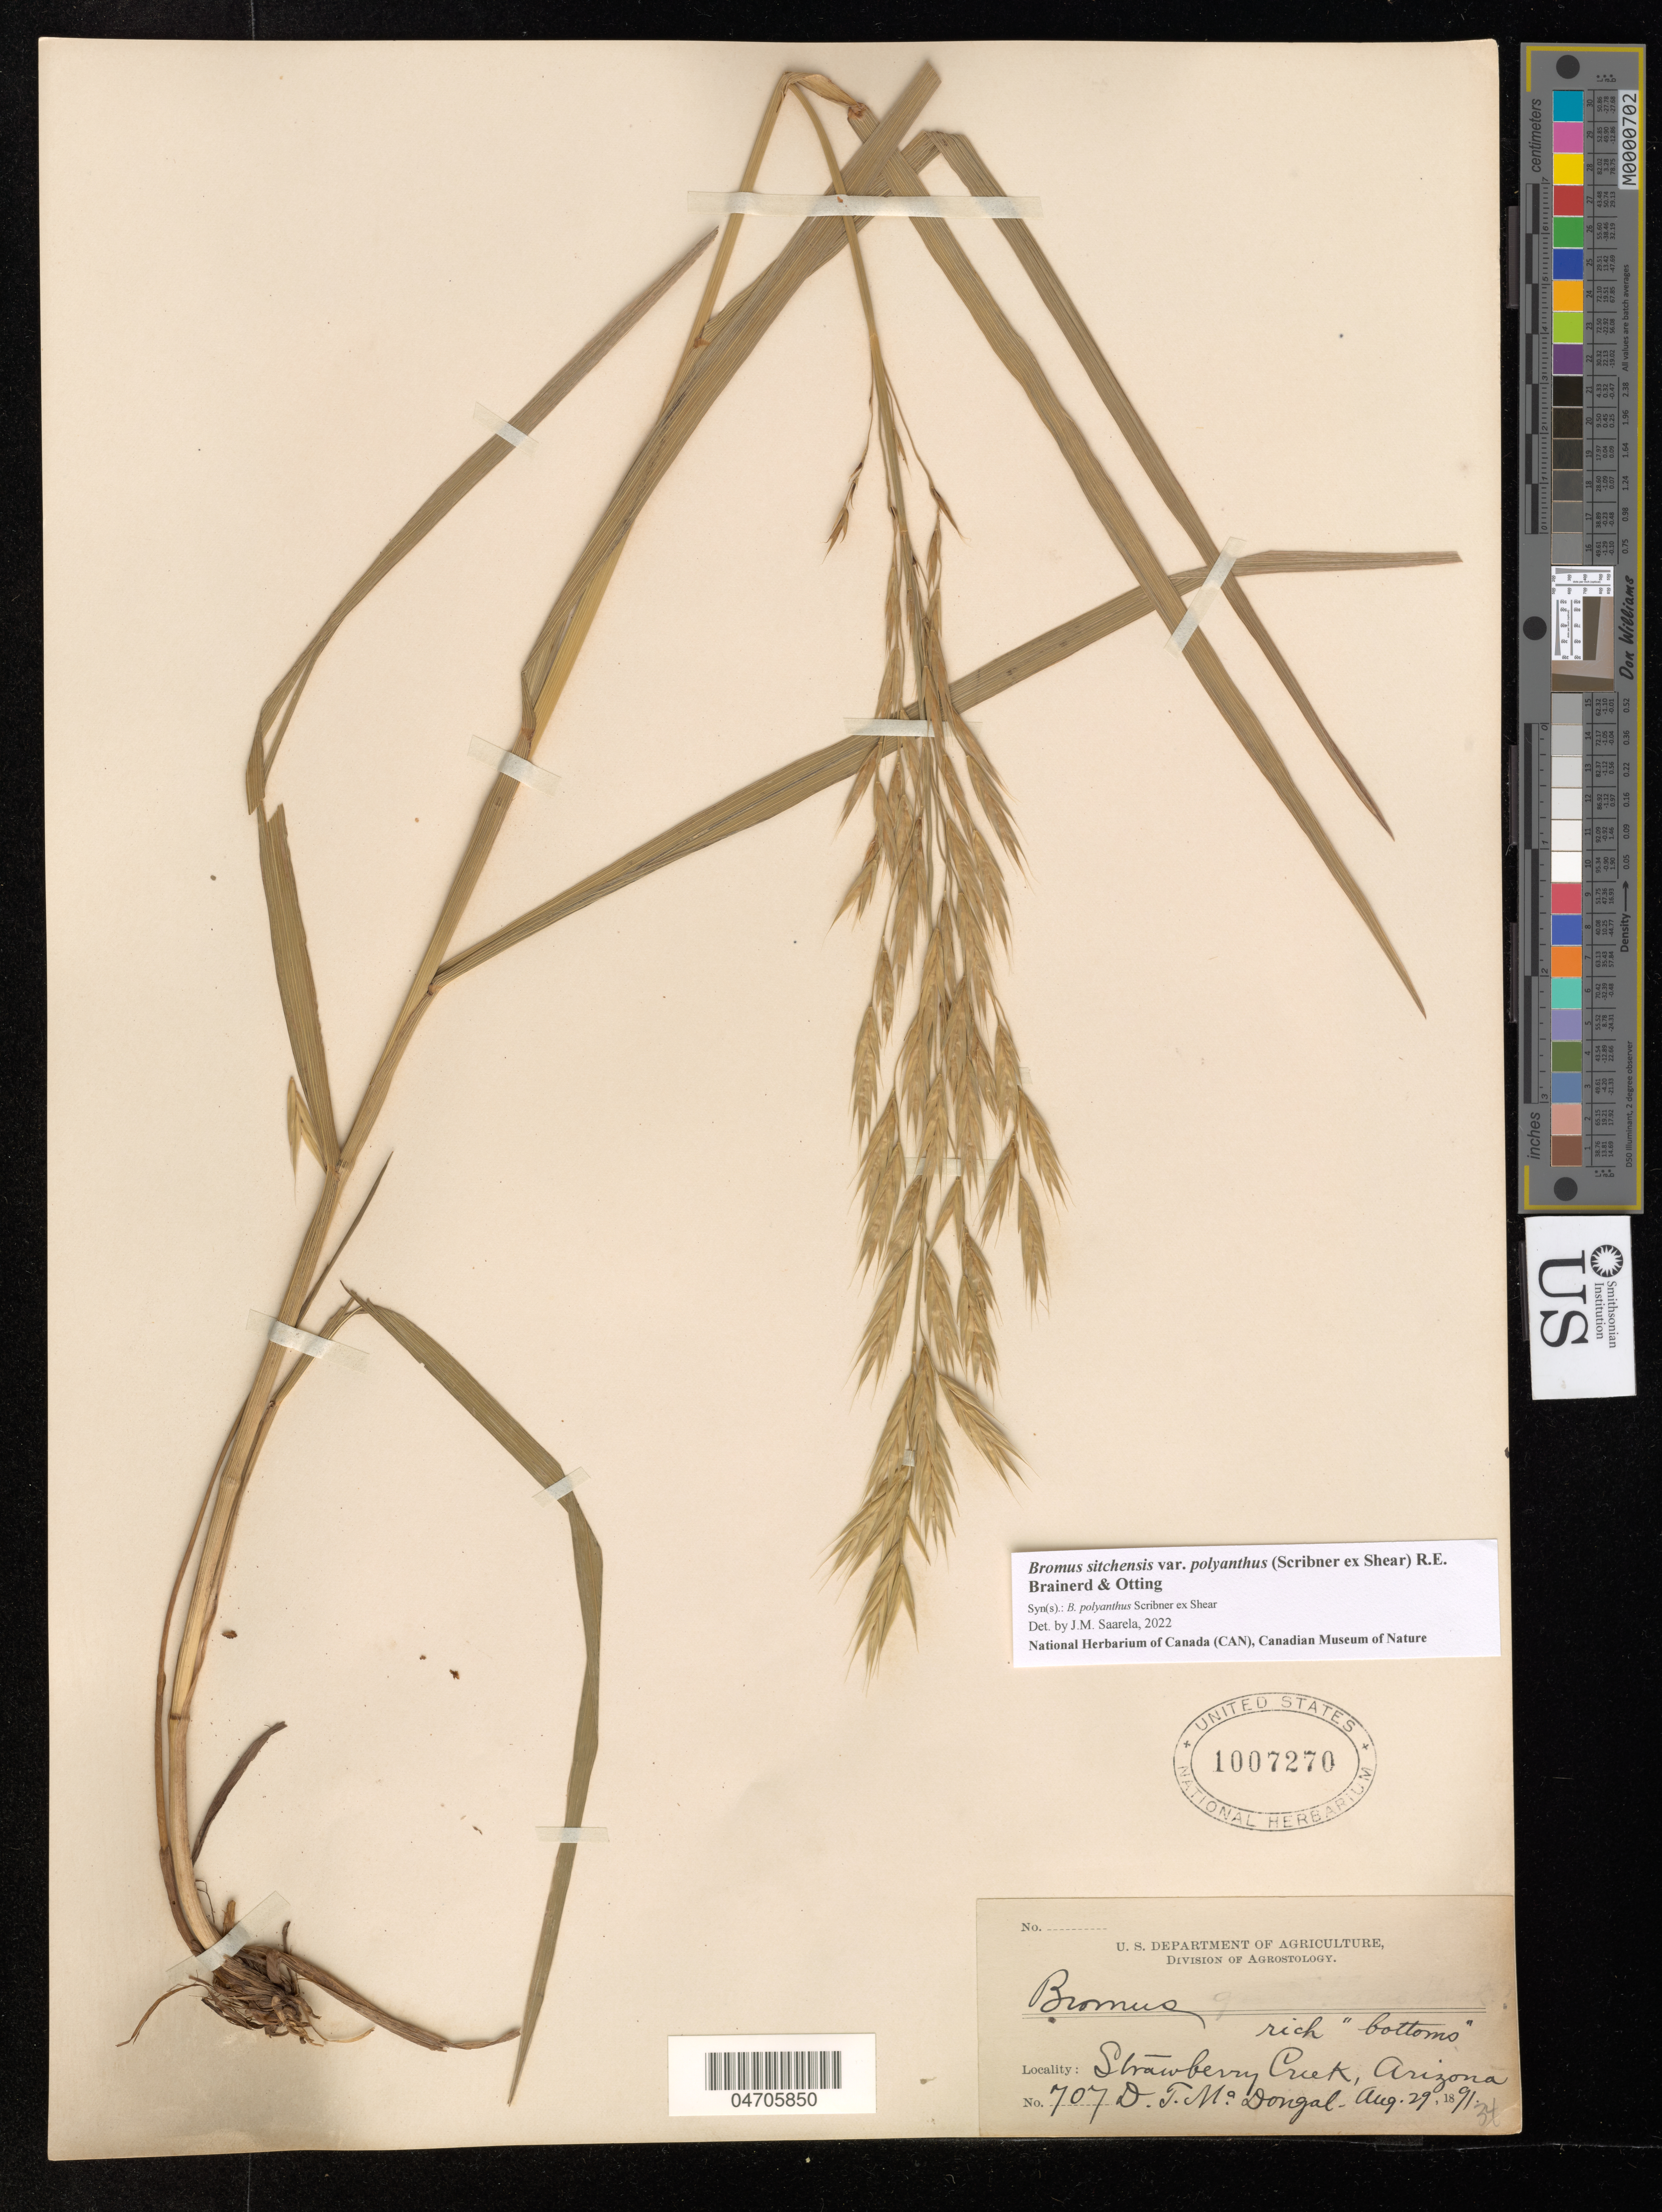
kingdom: Plantae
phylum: Tracheophyta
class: Liliopsida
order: Poales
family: Poaceae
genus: Bromus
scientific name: Bromus sitchensis var. polyanthus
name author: (Scribn. ex Shear) R.E. Brainerd & Otting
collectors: D. McDougal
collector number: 707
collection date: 1891-08-29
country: United States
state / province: Arizona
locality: Strawberry Creek.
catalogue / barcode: US 1007270